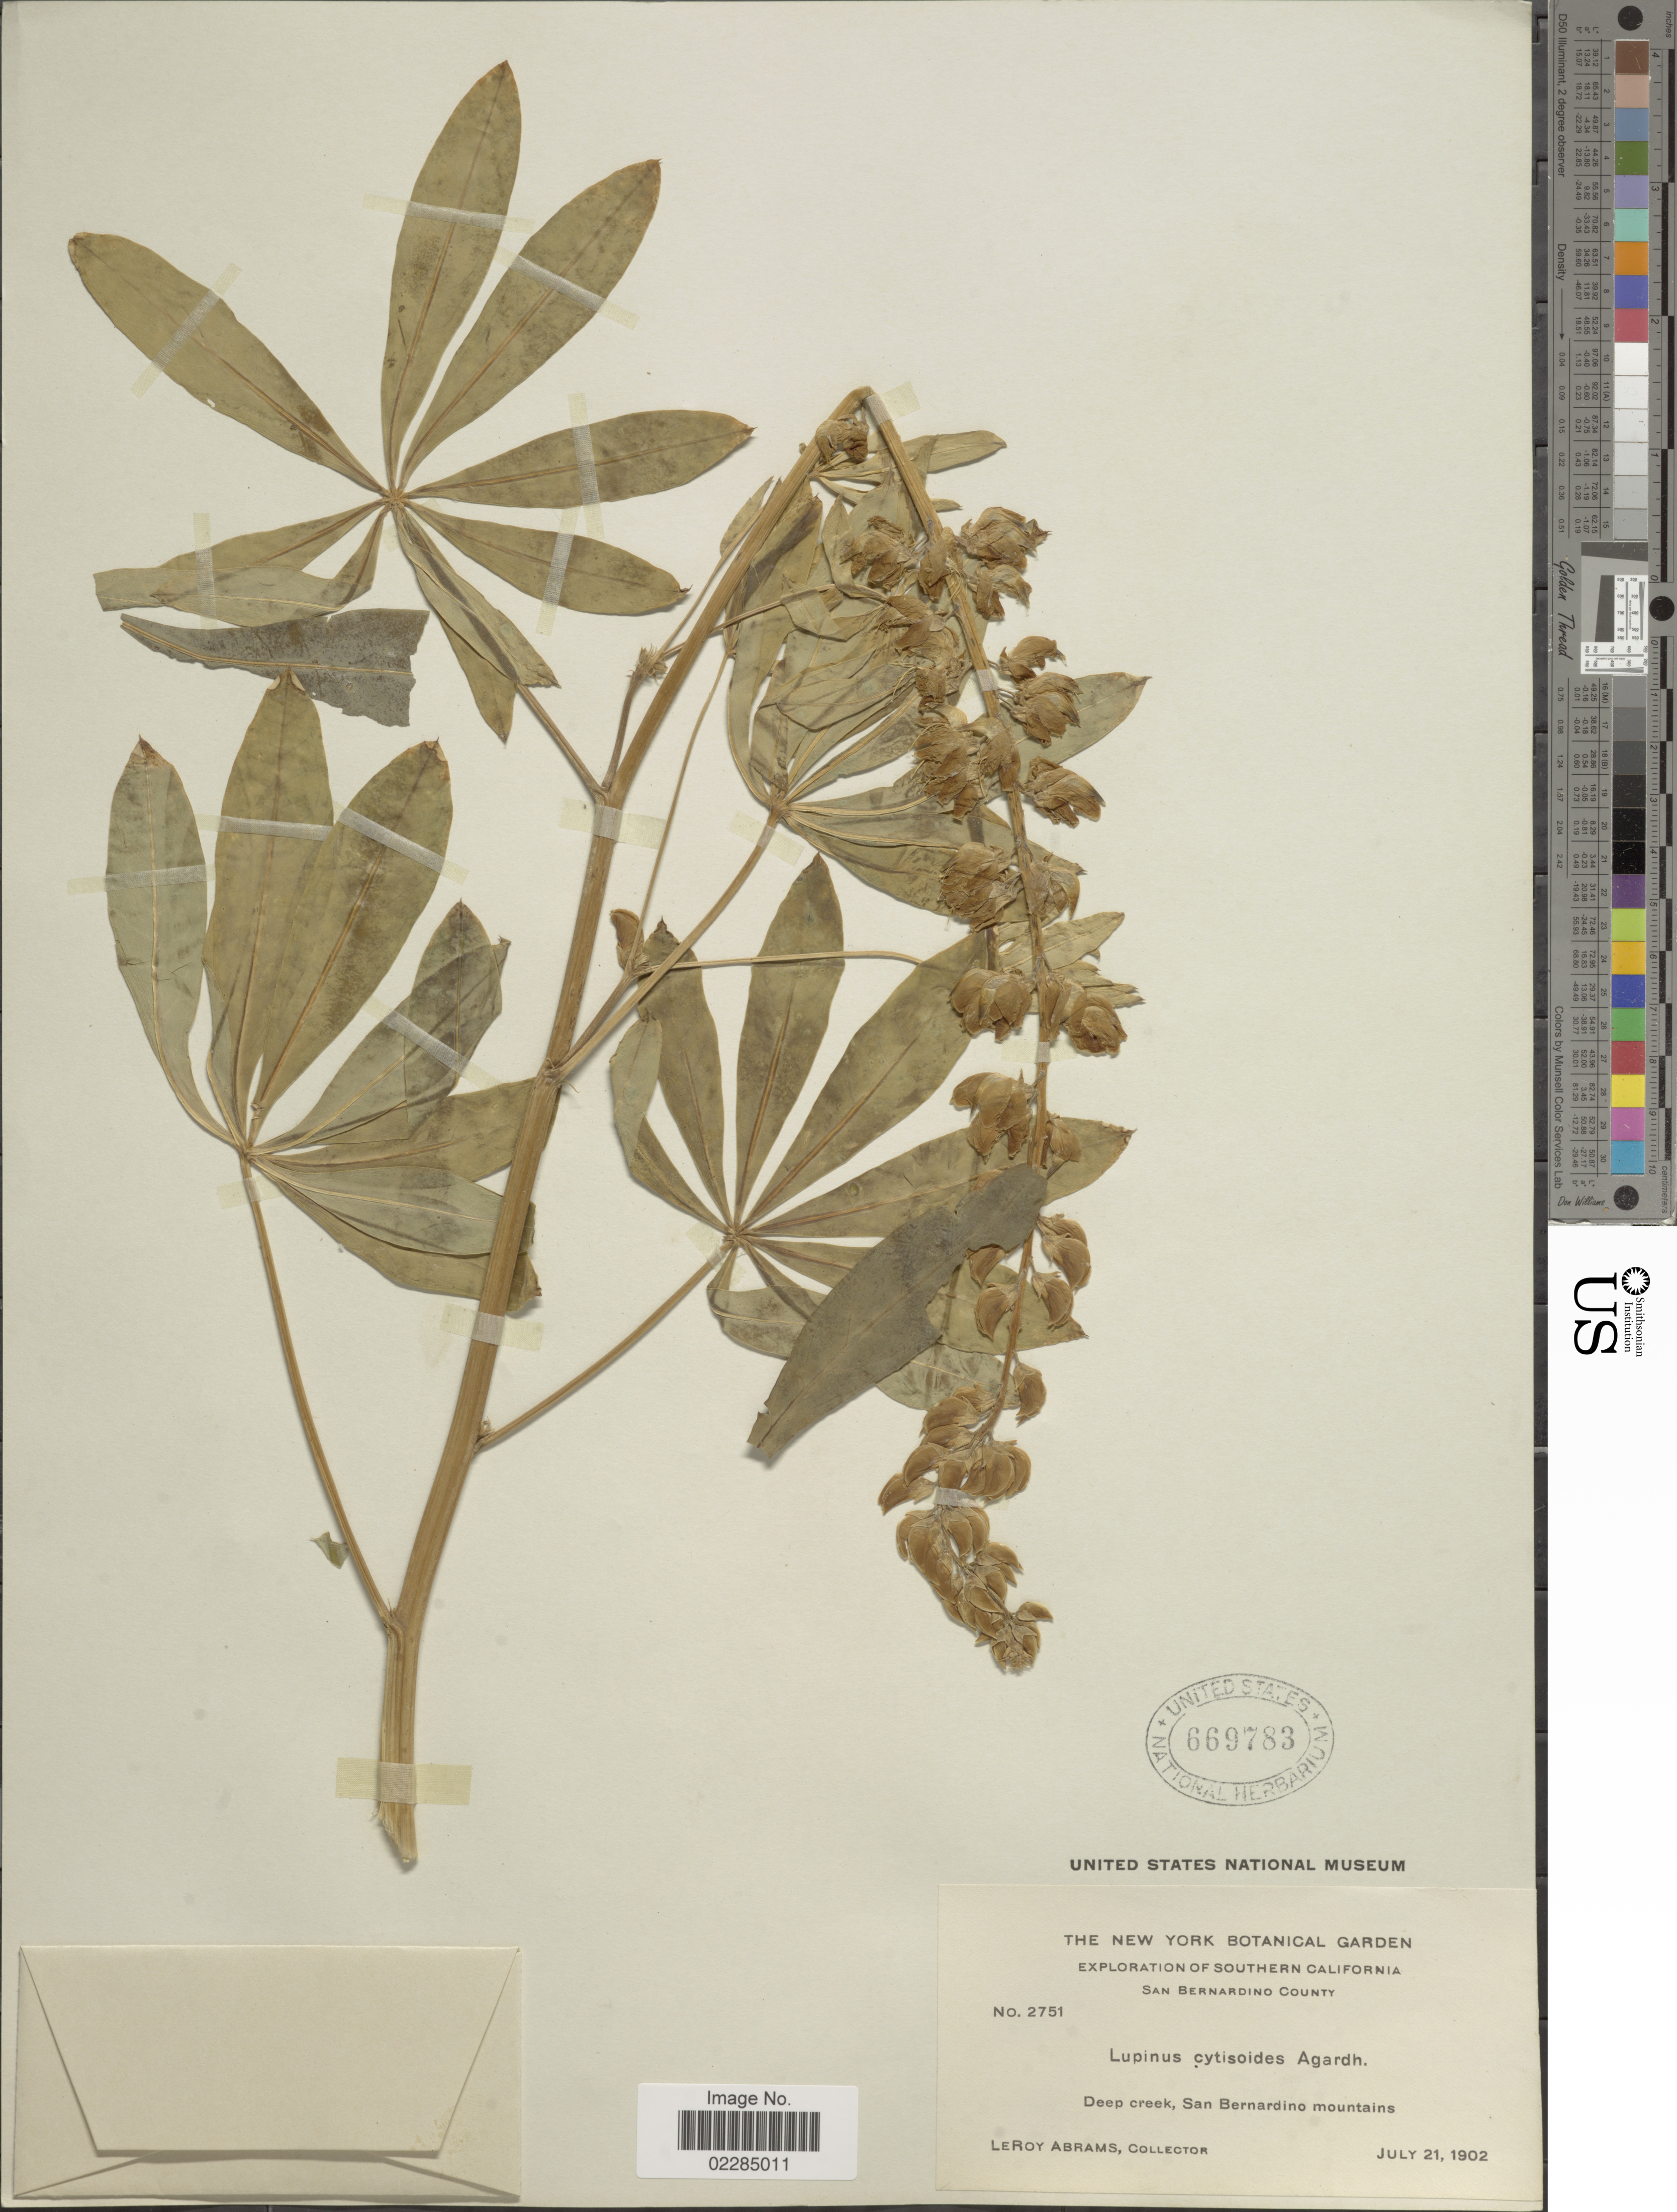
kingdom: Plantae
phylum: Tracheophyta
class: Magnoliopsida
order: Fabales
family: Fabaceae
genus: Lupinus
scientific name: Lupinus cytisoides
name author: J. Agardh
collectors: L. Abrams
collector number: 2751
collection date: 1902-07-21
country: United States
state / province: California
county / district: San Bernardino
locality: Southern California. San Bernardino County. Deep creek, San Bernardino mountains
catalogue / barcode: US 669783